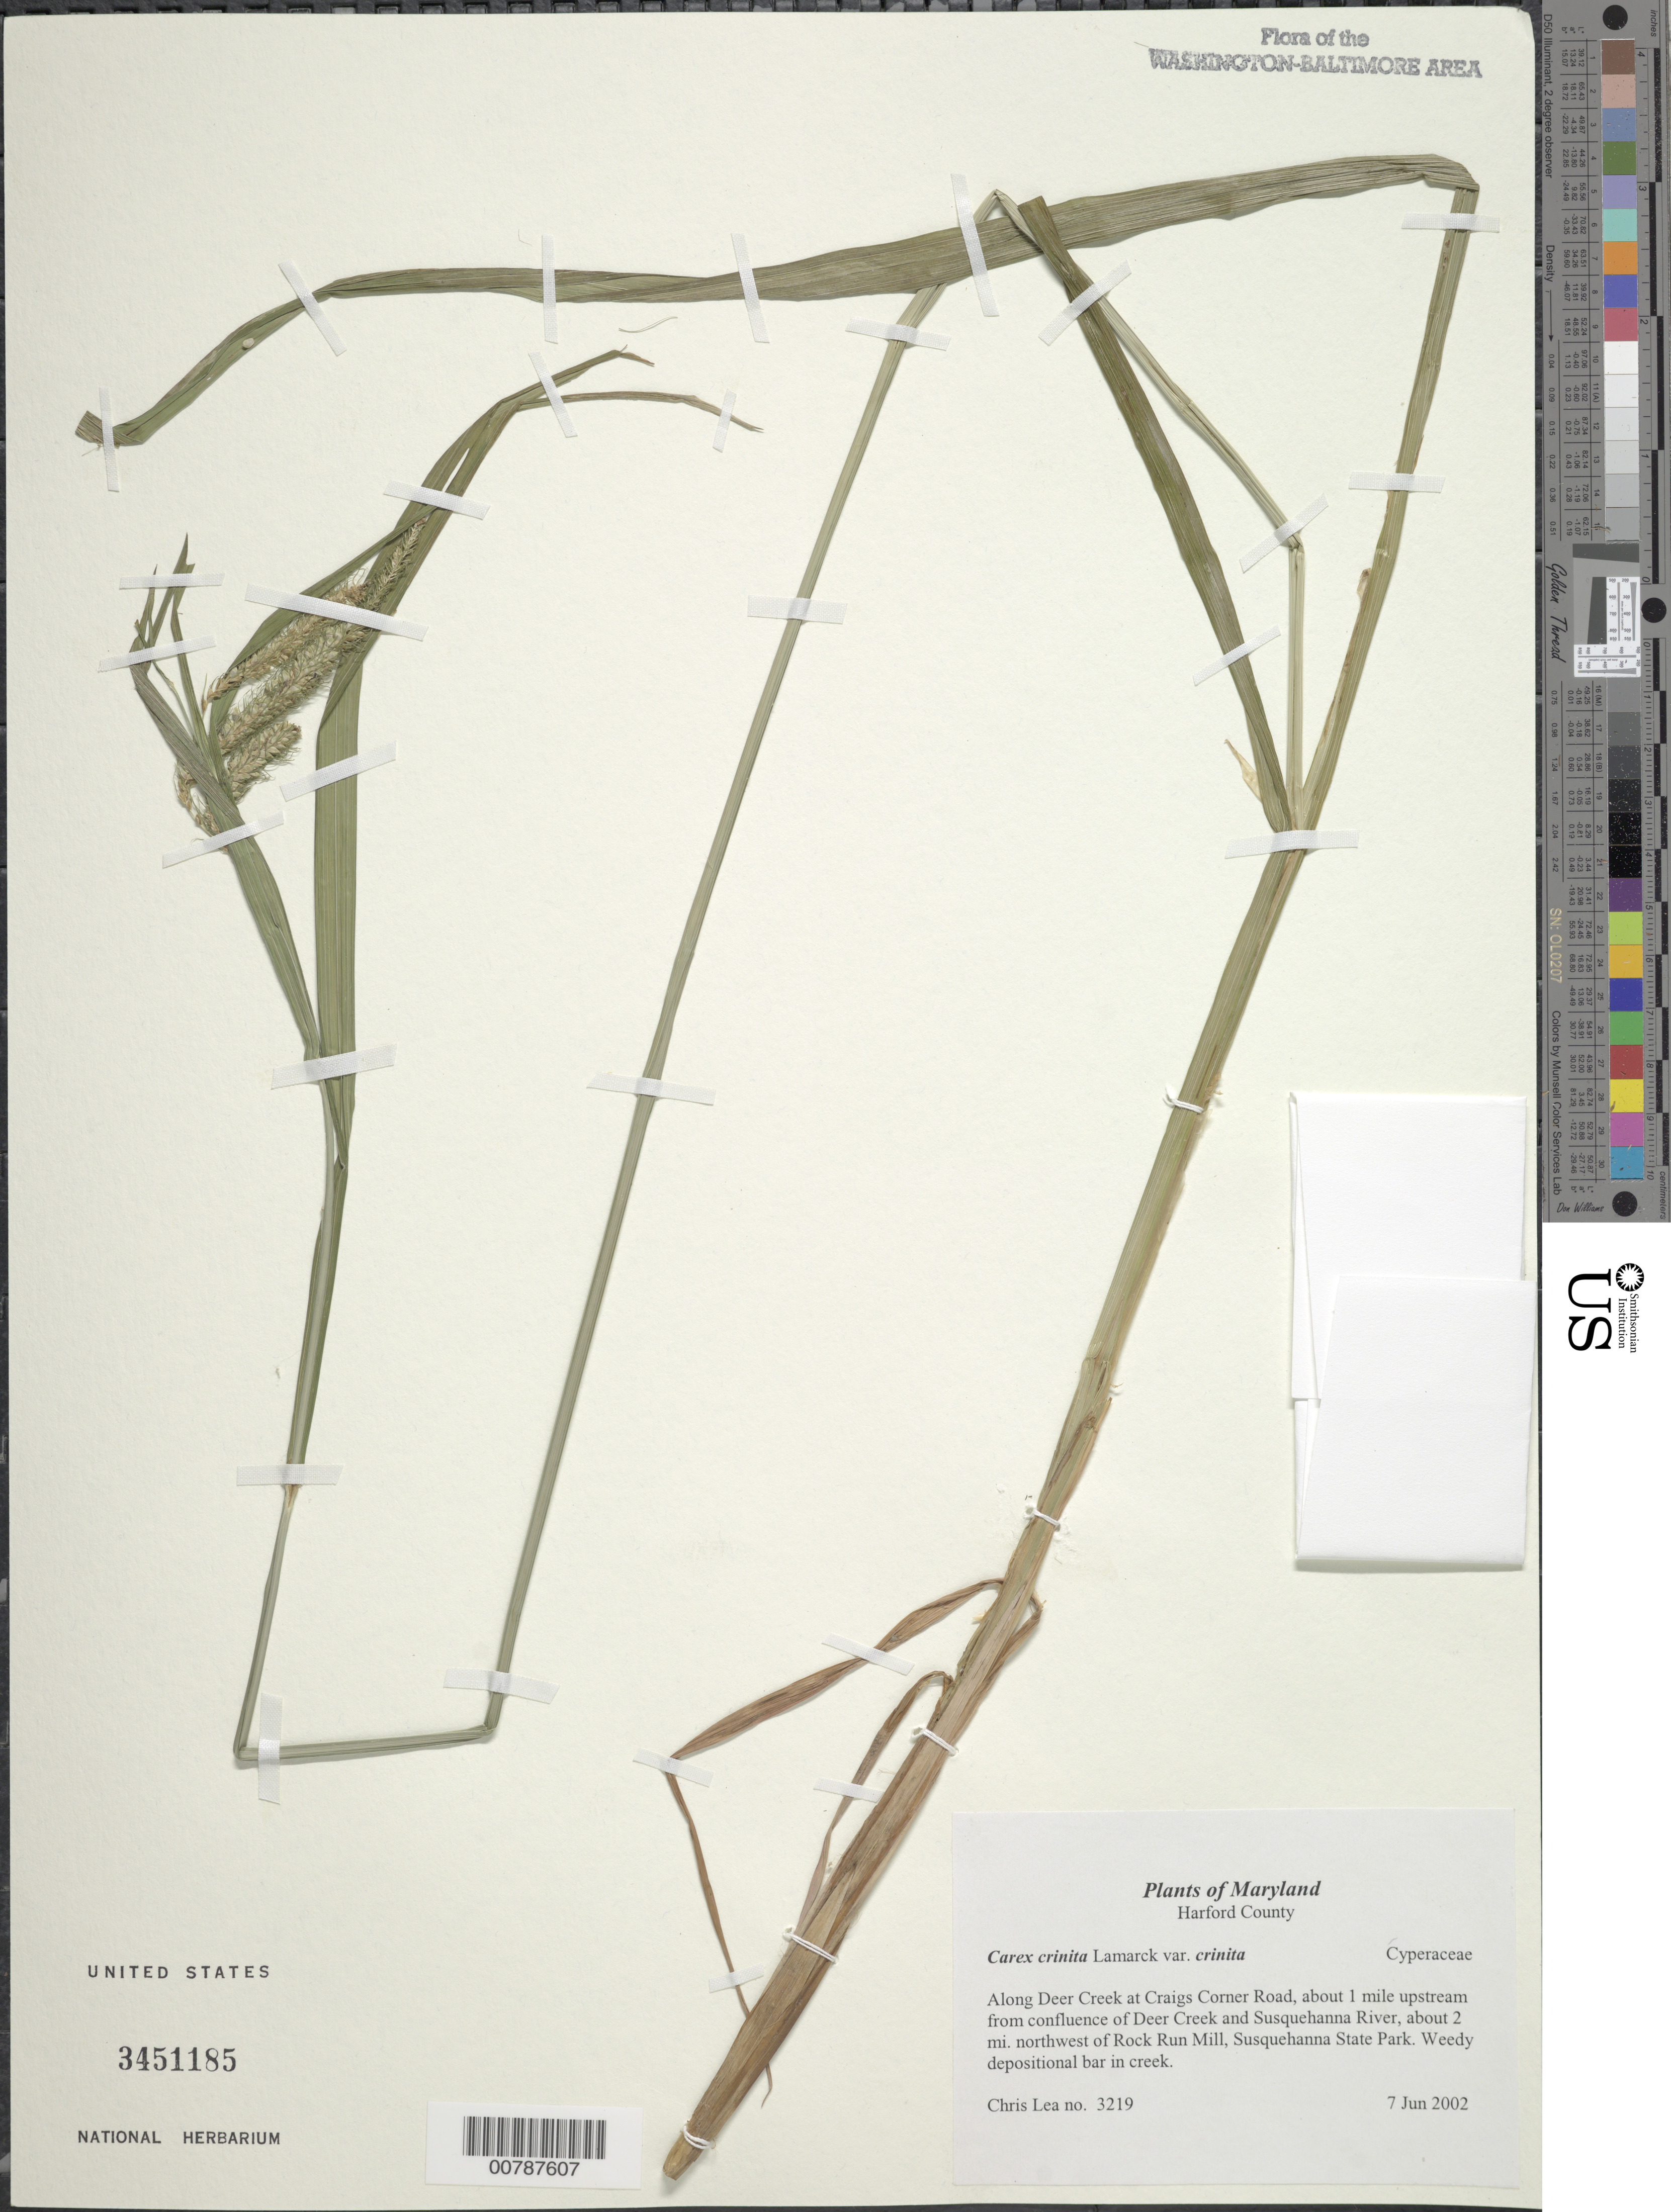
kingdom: Plantae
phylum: Tracheophyta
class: Liliopsida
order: Poales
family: Cyperaceae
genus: Carex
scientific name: Carex crinita var. crinita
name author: Lam.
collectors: C. Lea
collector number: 3219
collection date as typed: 07 Jun 2002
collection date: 2002-06-07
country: United States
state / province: Maryland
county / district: Harford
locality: Along small tributary of Deer Creek along Craigs Corner Road, about 1 mile upstream from confluence of Deer Creek and Susquehanna River, about 2 mi. northwest of Rock Run Mill, Susquehanna State Park.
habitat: Weedy depositional bar in creek.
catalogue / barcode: US 3451185